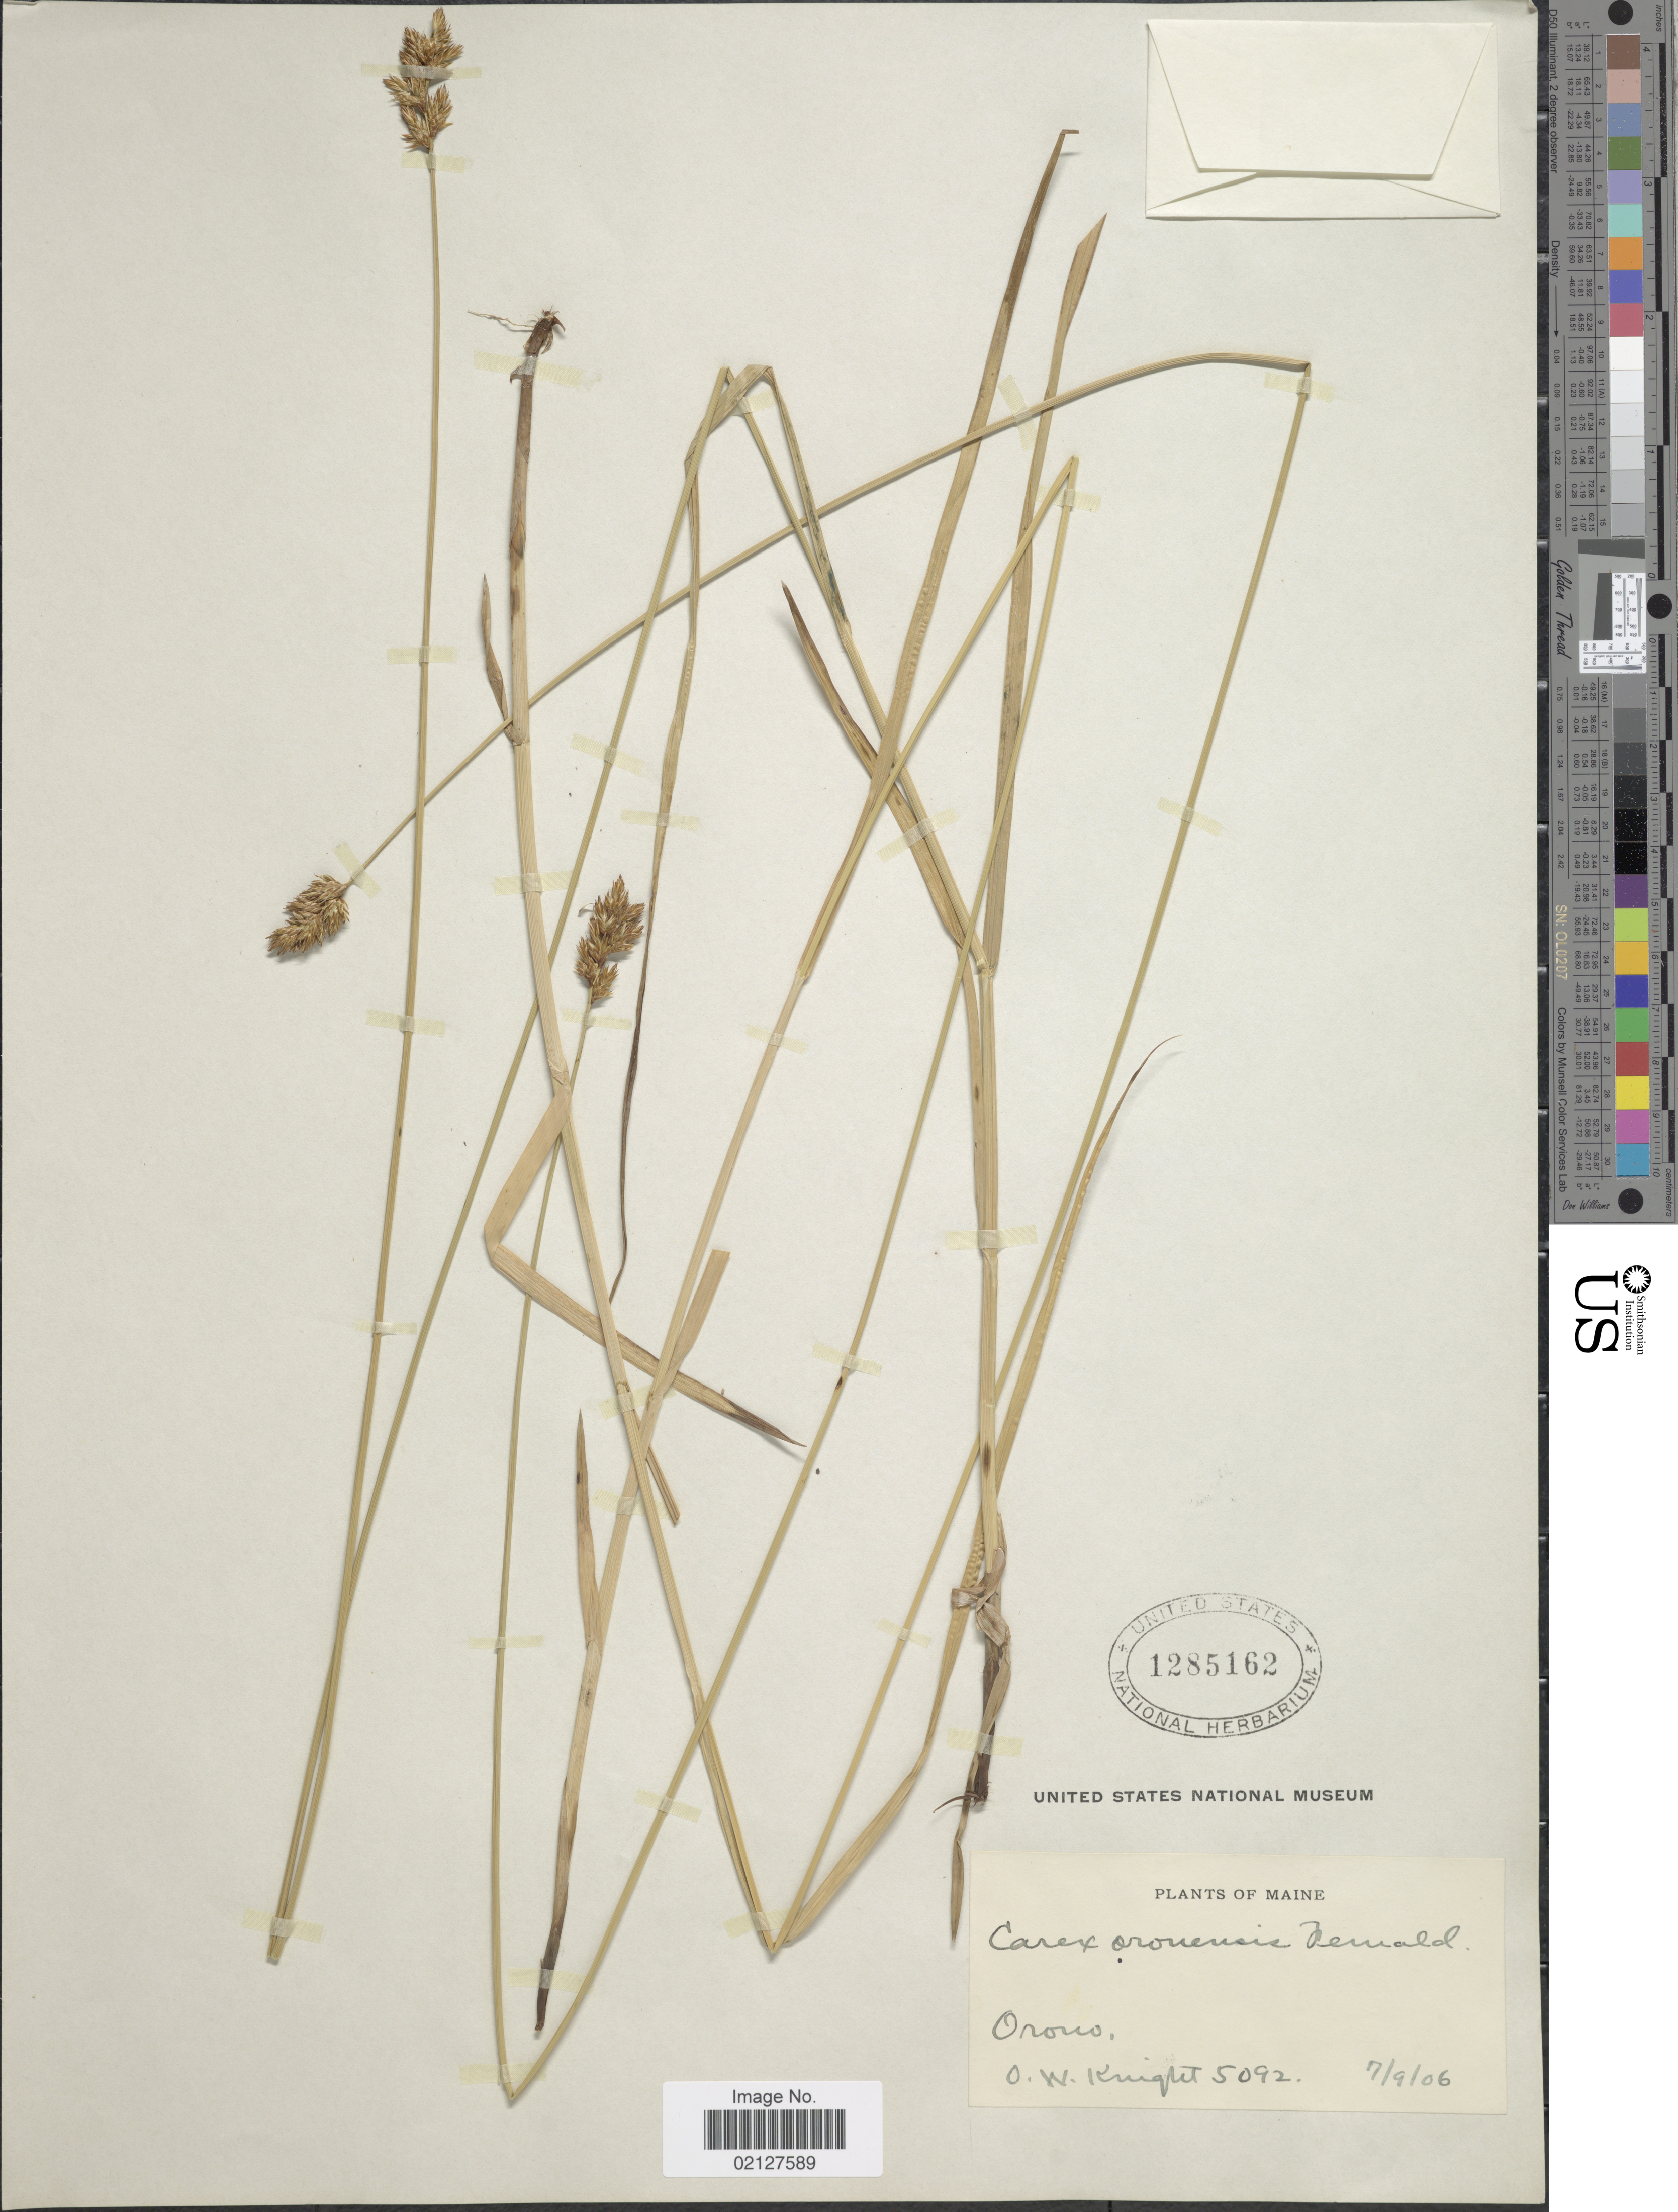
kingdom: Plantae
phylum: Tracheophyta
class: Liliopsida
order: Poales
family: Cyperaceae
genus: Carex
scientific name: Carex oronensis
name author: Fernald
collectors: O. Knight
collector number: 5092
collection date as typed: Transcribed d/m/y: 9/7/6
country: United States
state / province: Maine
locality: Orono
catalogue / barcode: US 1285162